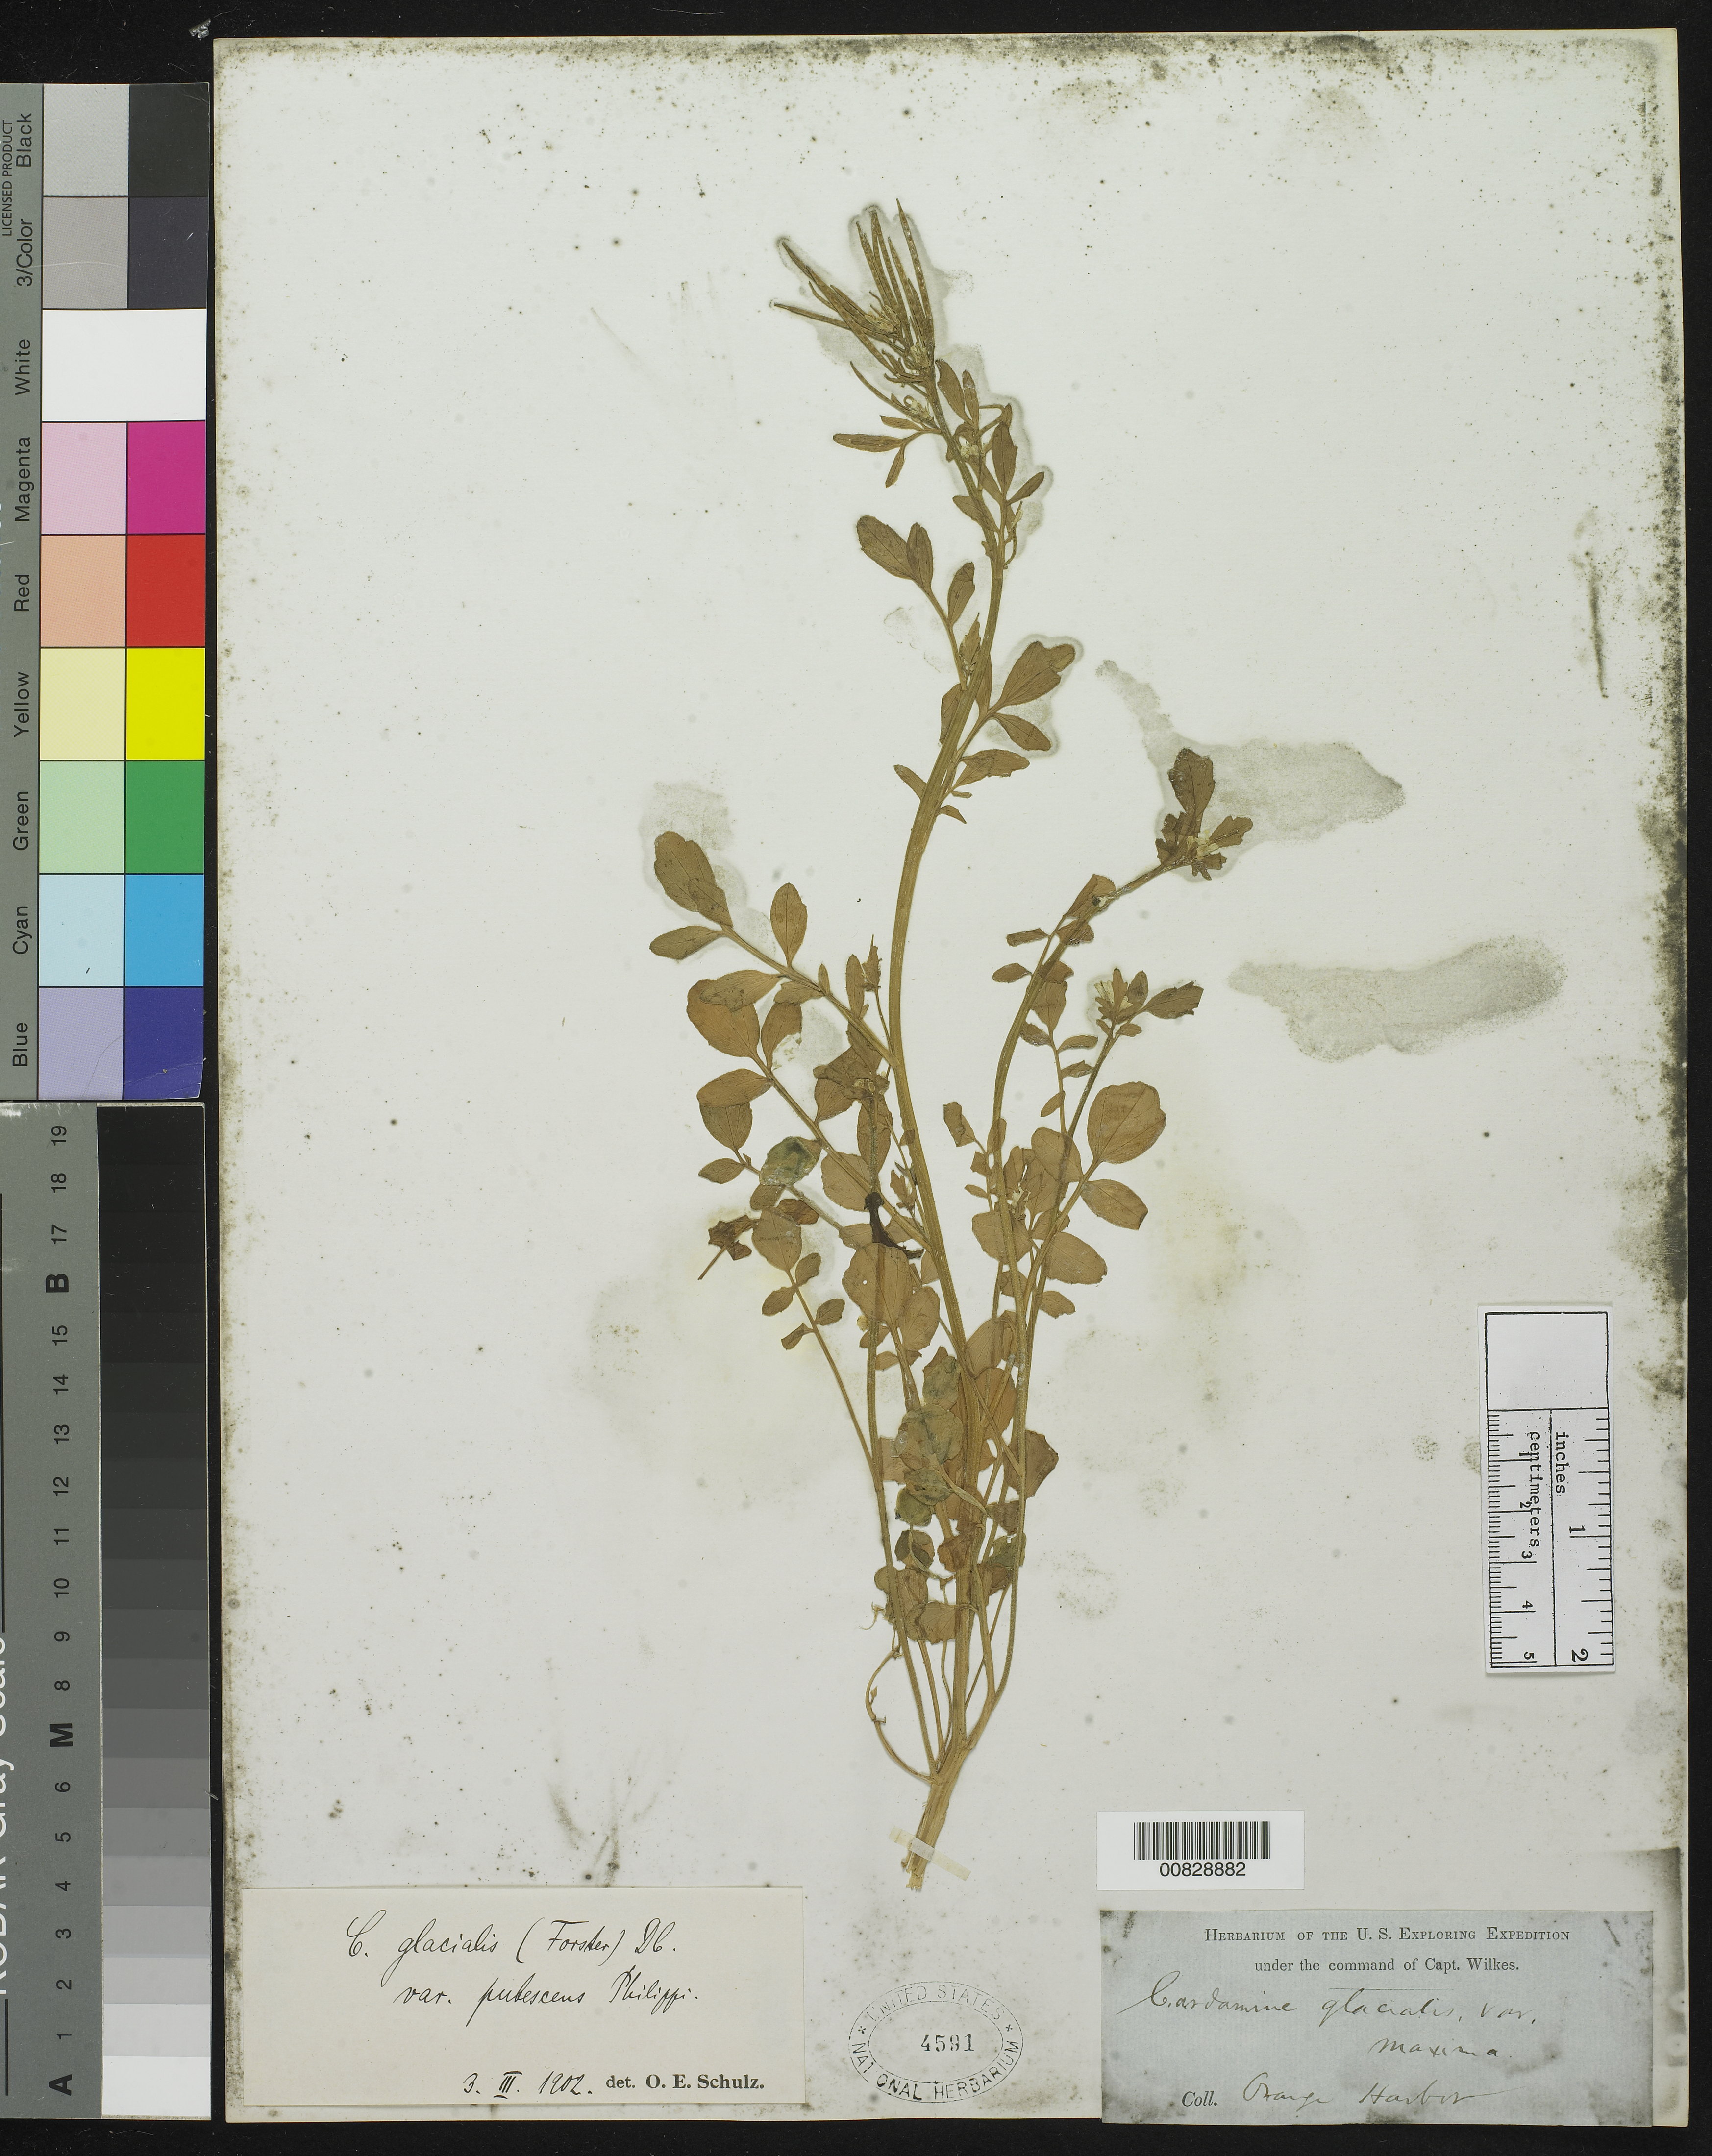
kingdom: Plantae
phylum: Tracheophyta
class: Magnoliopsida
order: Brassicales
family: Brassicaceae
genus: Cardamine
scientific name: Cardamine glacialis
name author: DC.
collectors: Wilkes Explor. Exped.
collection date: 1838/1842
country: Argentina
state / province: Tierra del Fuego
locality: Orange Harbor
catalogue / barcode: US 4591